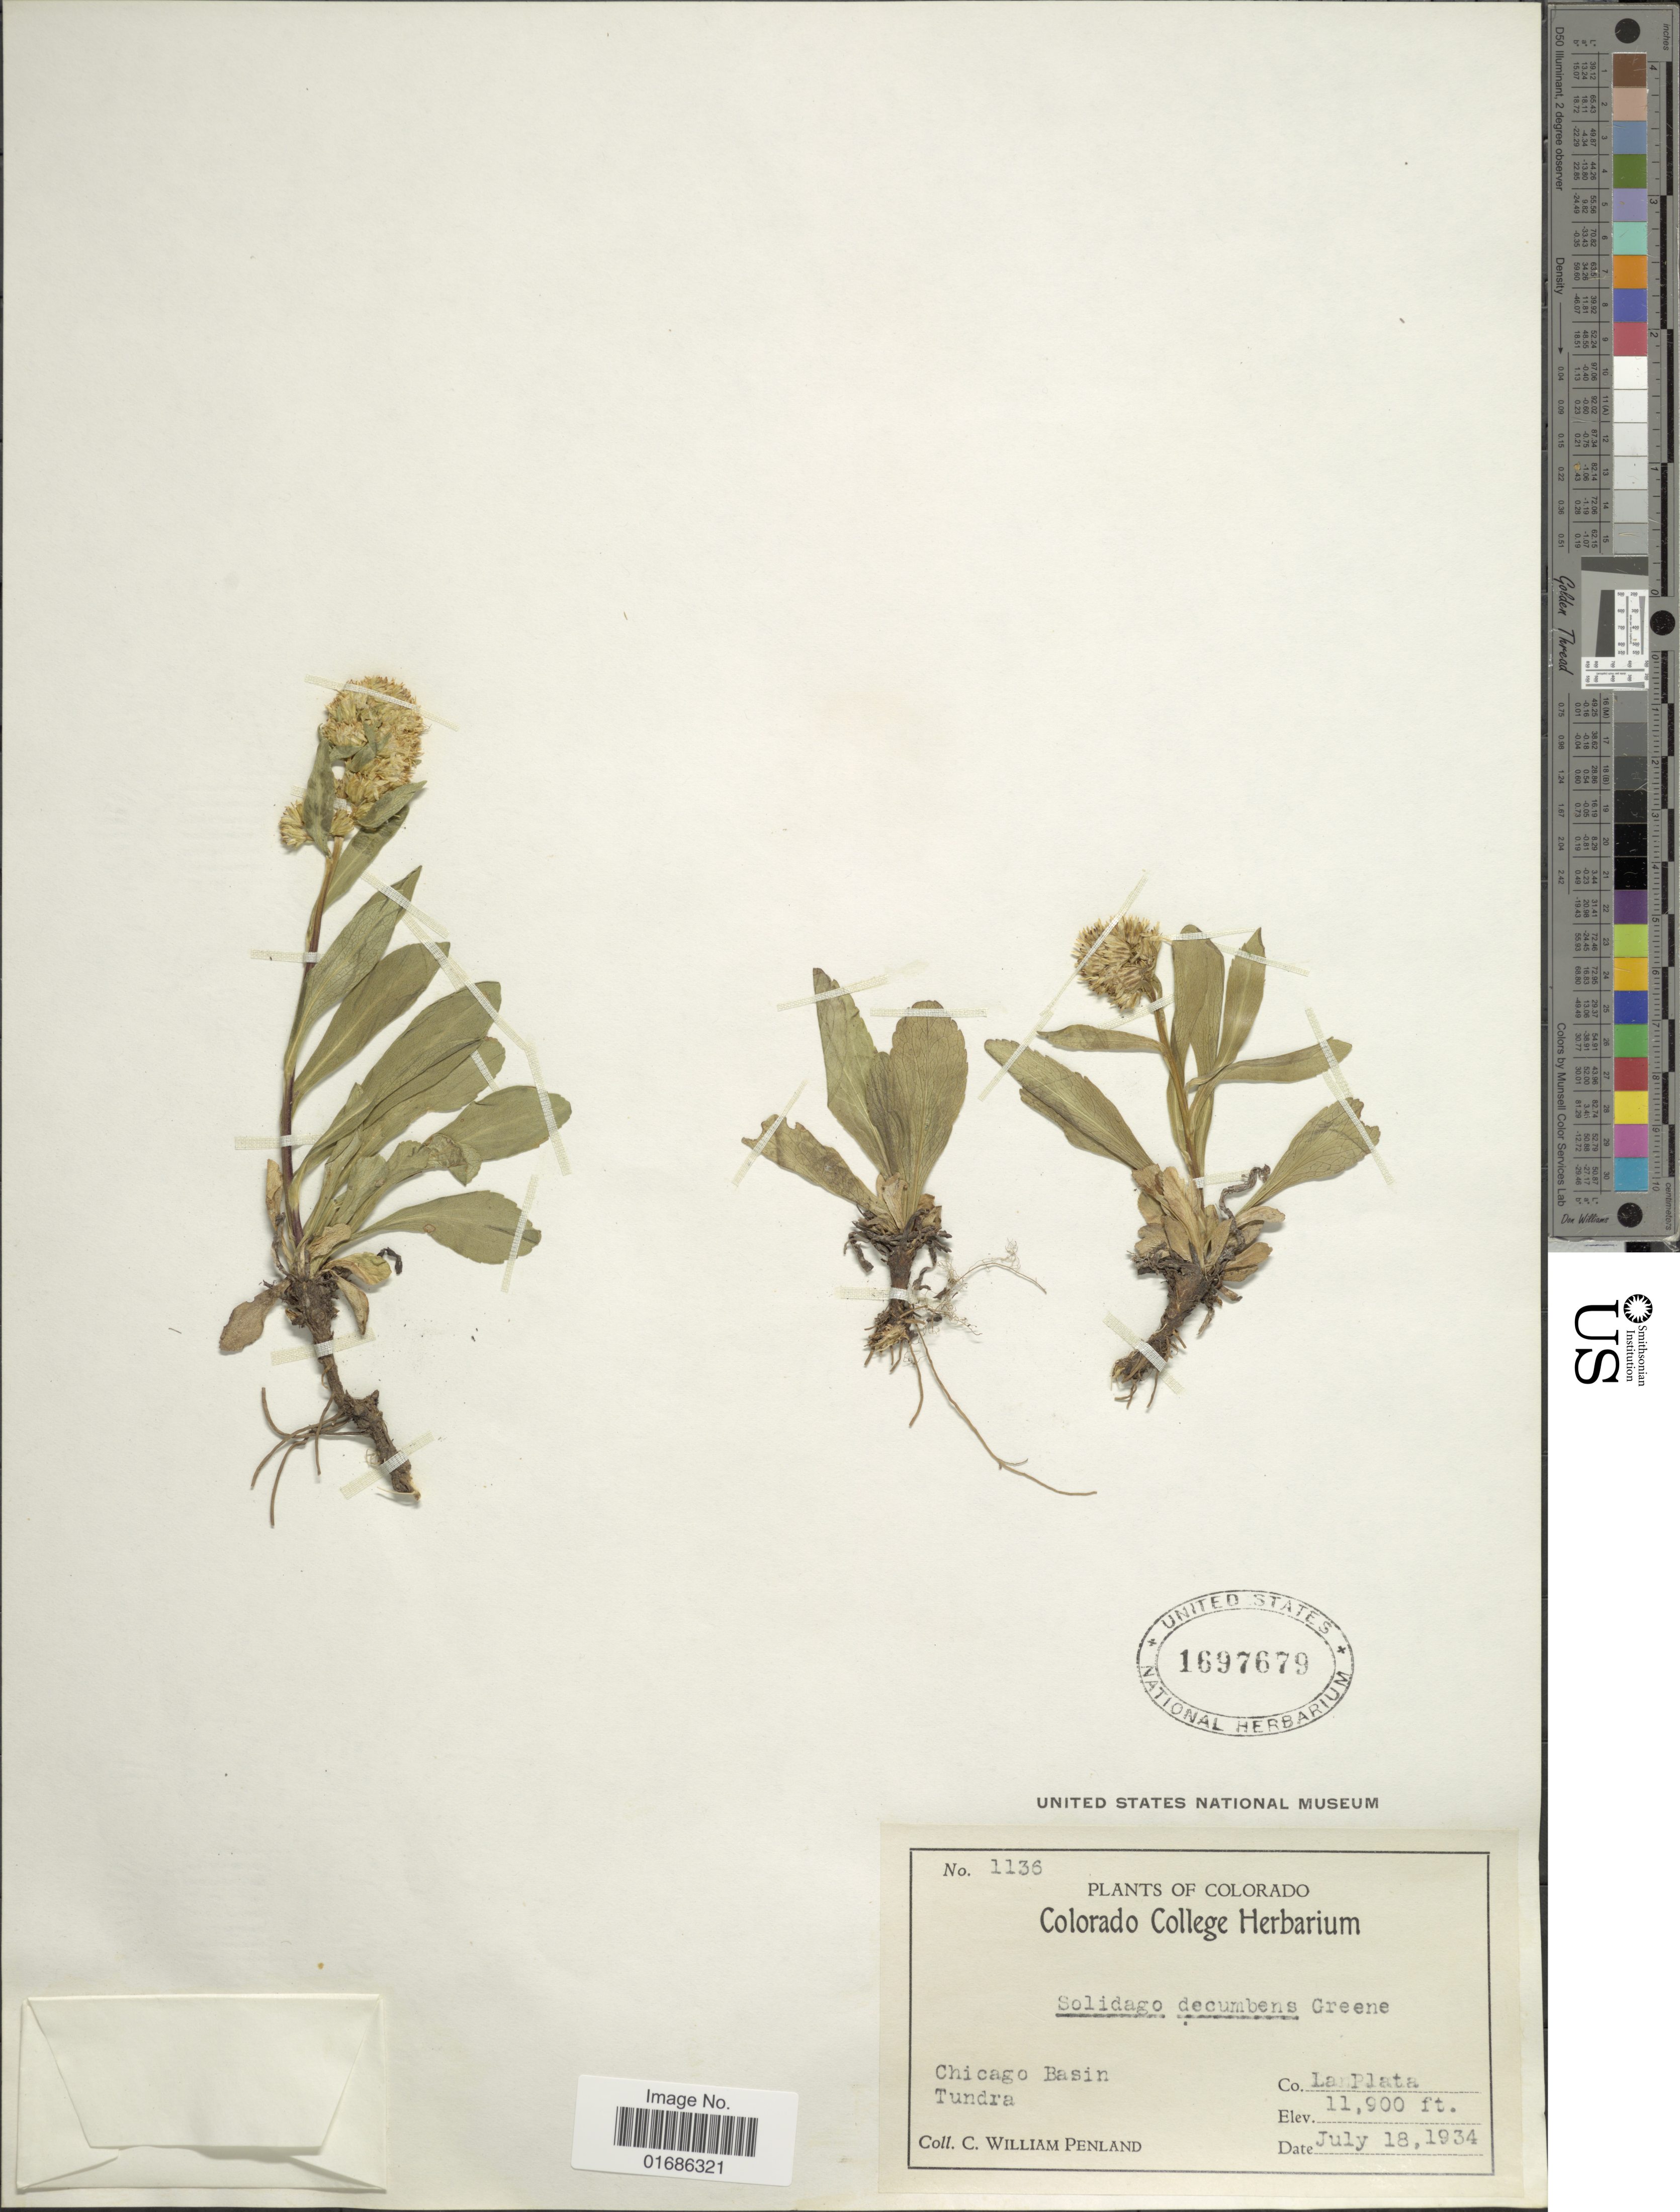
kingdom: Plantae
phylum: Tracheophyta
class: Magnoliopsida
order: Asterales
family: Asteraceae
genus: Solidago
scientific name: Solidago decumbens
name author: Greene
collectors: C. W. Penland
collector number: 1136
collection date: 1934-07-18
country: United States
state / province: Colorado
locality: Chicago Basin, Tubdra, Co. La Plata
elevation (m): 3627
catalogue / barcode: US 1697679